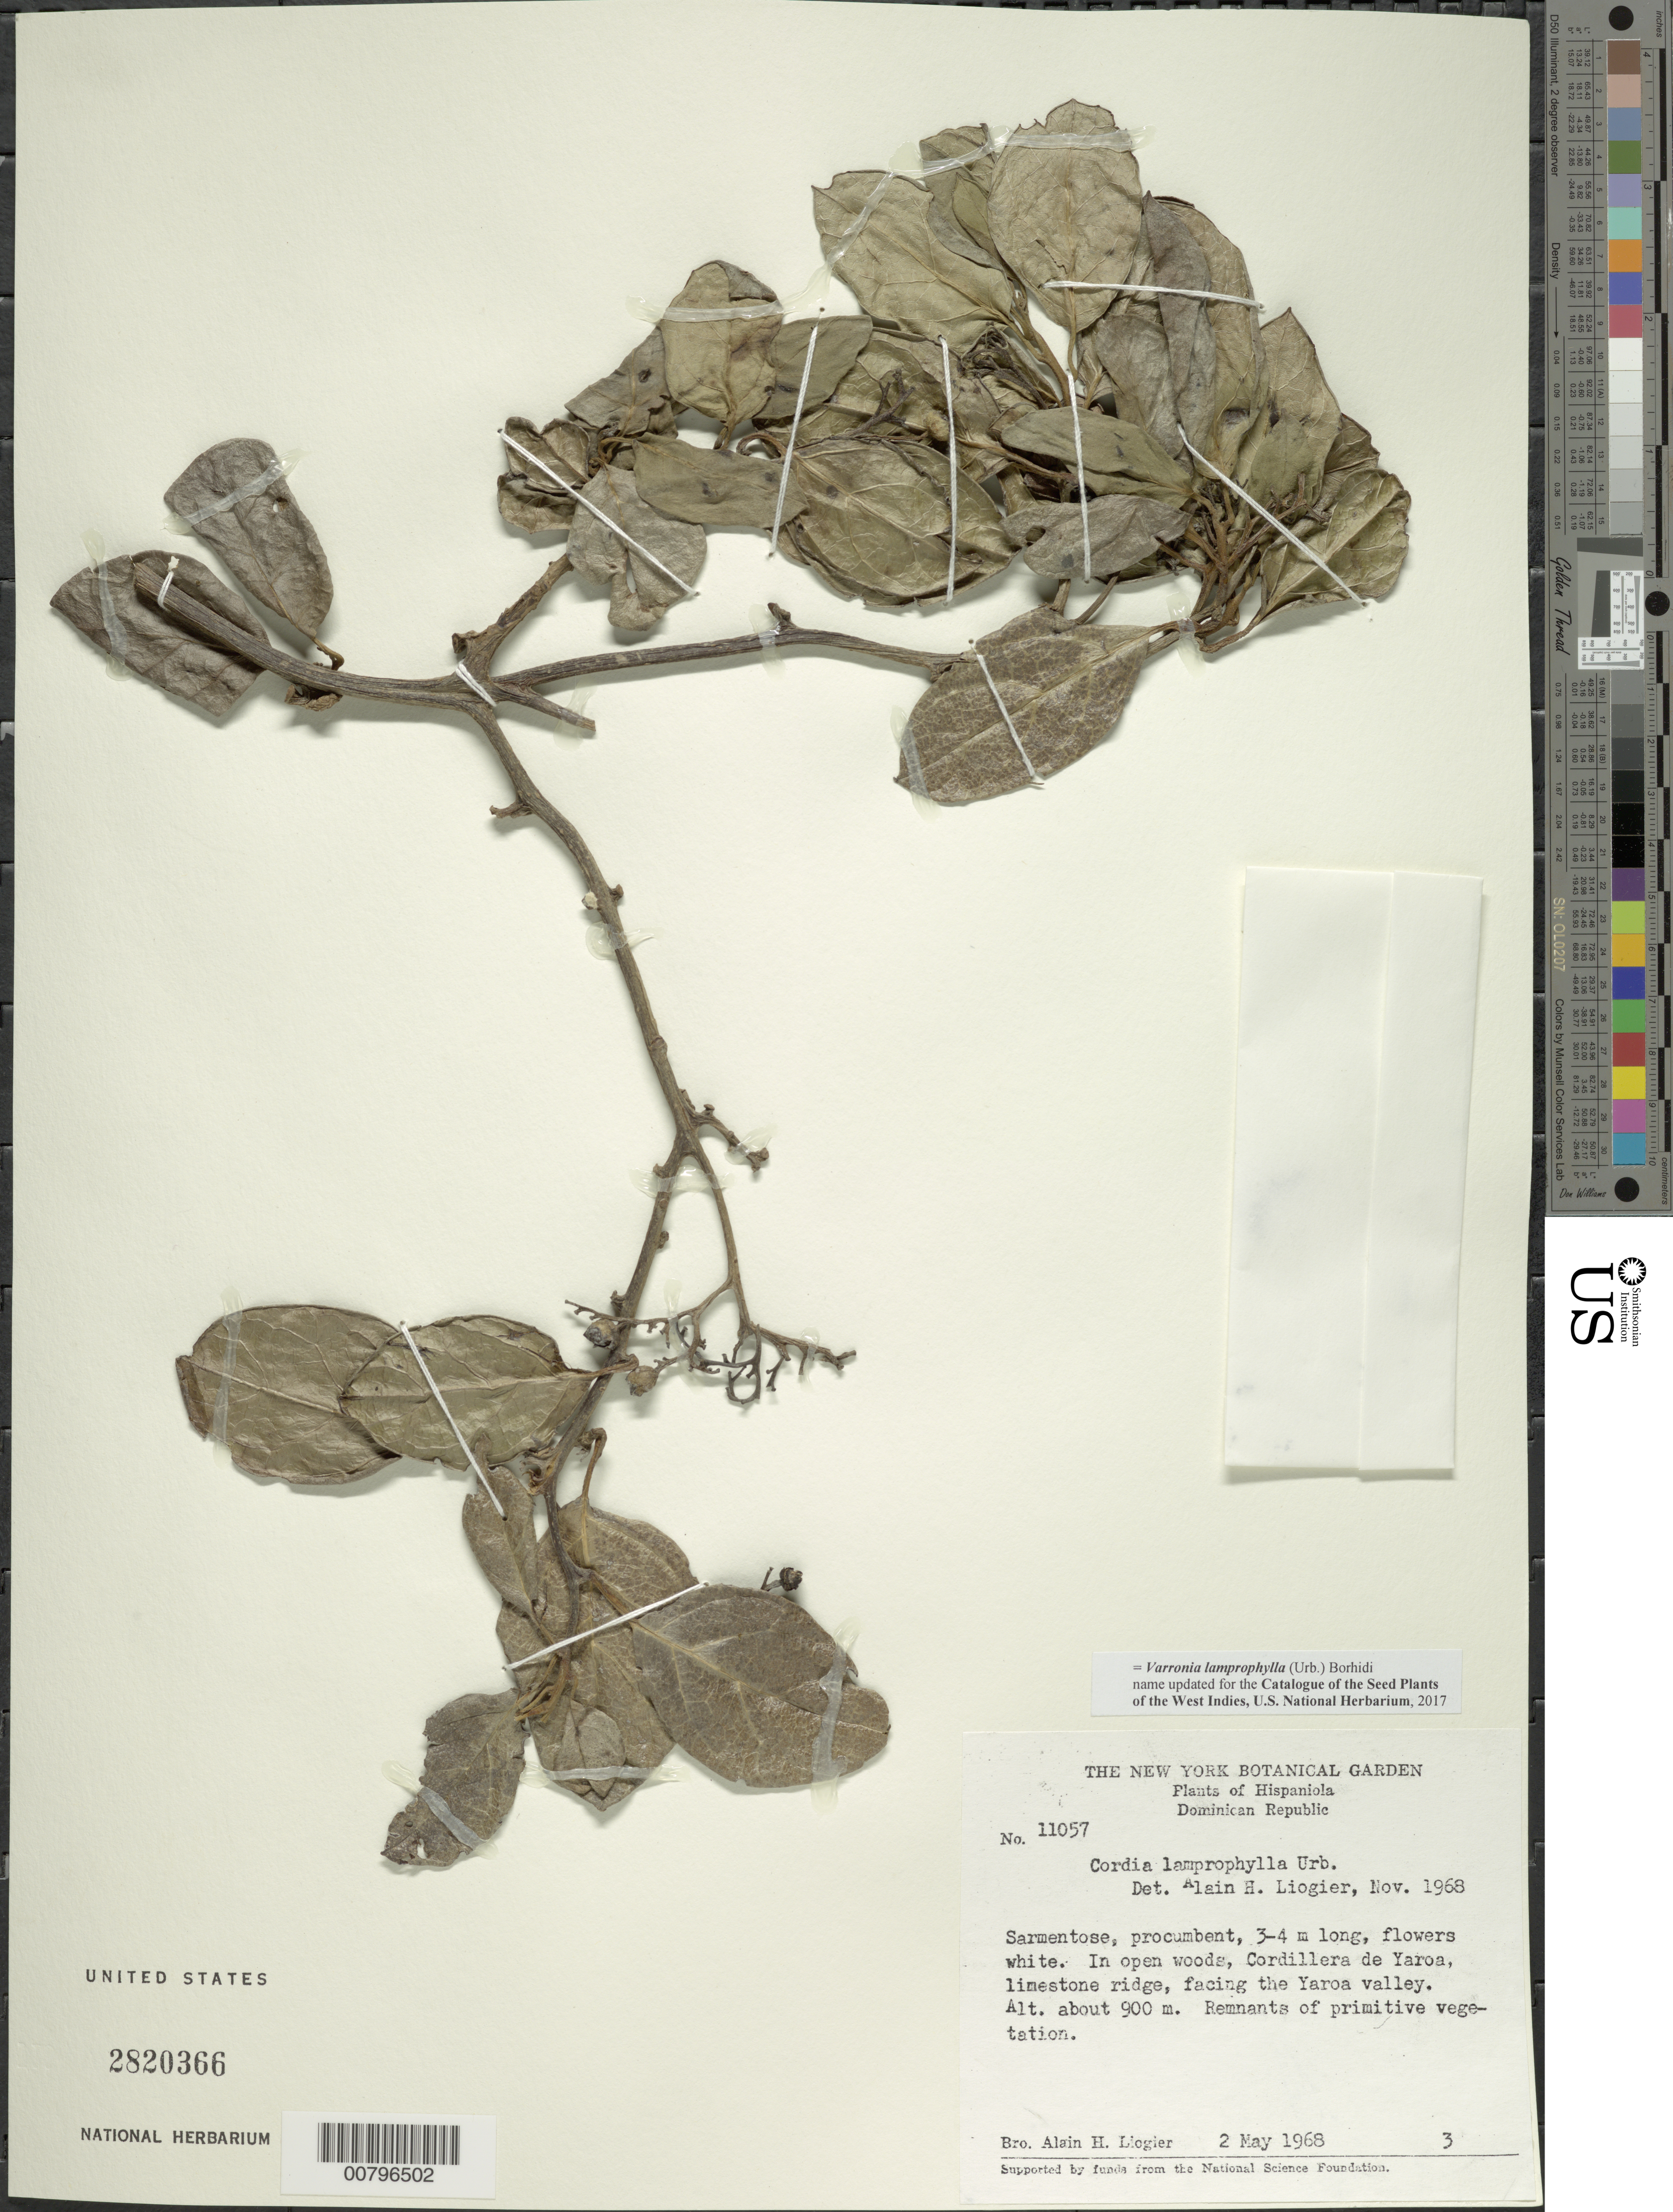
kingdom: Plantae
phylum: Tracheophyta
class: Magnoliopsida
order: Boraginales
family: Cordiaceae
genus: Varronia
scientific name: Varronia lamprophylla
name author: (Urb.) Borhidi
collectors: A. H. Liogier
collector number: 11057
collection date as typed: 02 May 1968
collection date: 1968-05-02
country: Dominican Republic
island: Hispaniola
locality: Cordillera de Yaroa, facing the Yaroa valley.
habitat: In open woods, limestone ridge; remnants of primitive vegetation.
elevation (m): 900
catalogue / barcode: US 2820366